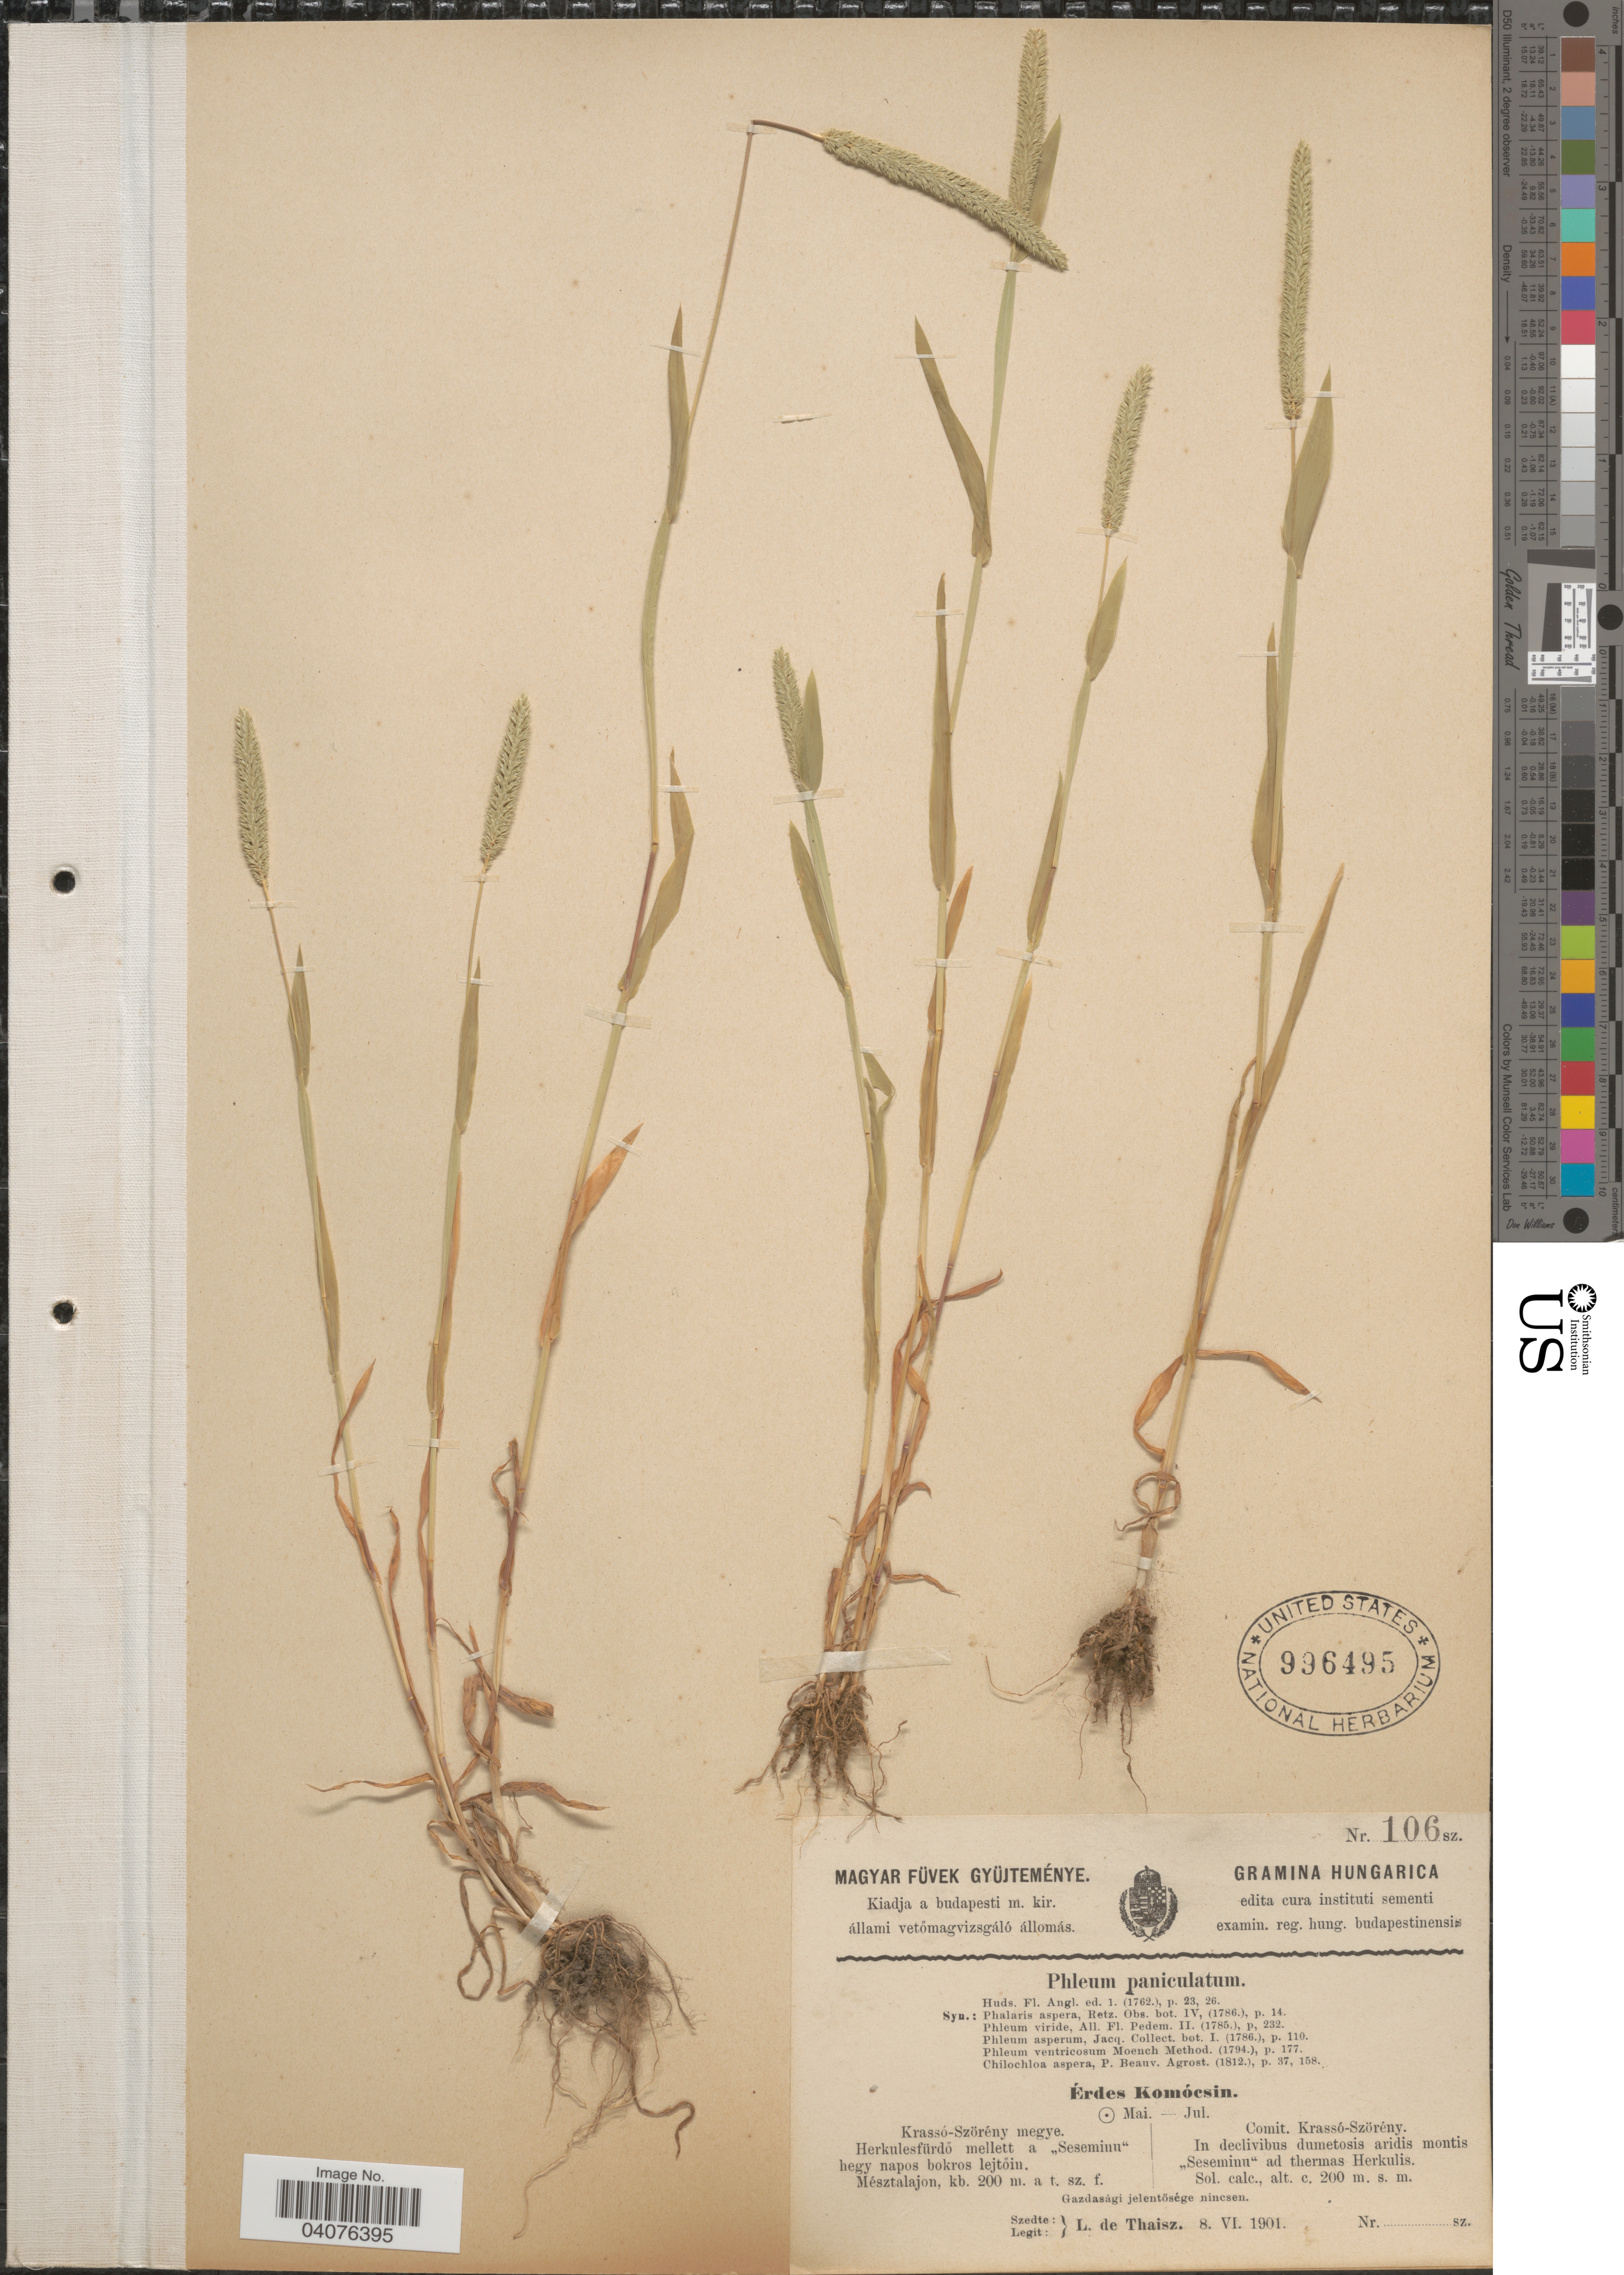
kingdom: Plantae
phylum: Tracheophyta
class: Liliopsida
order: Poales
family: Poaceae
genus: Phleum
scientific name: Phleum paniculatum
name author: Huds.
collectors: L. Thaisz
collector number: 106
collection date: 1901-06-08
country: Hungary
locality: Comit. Krassó-Szörény. In declivibus dumetosis aridis montis "Seseminu" ad thermas Herkulis.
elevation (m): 200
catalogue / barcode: US 996495